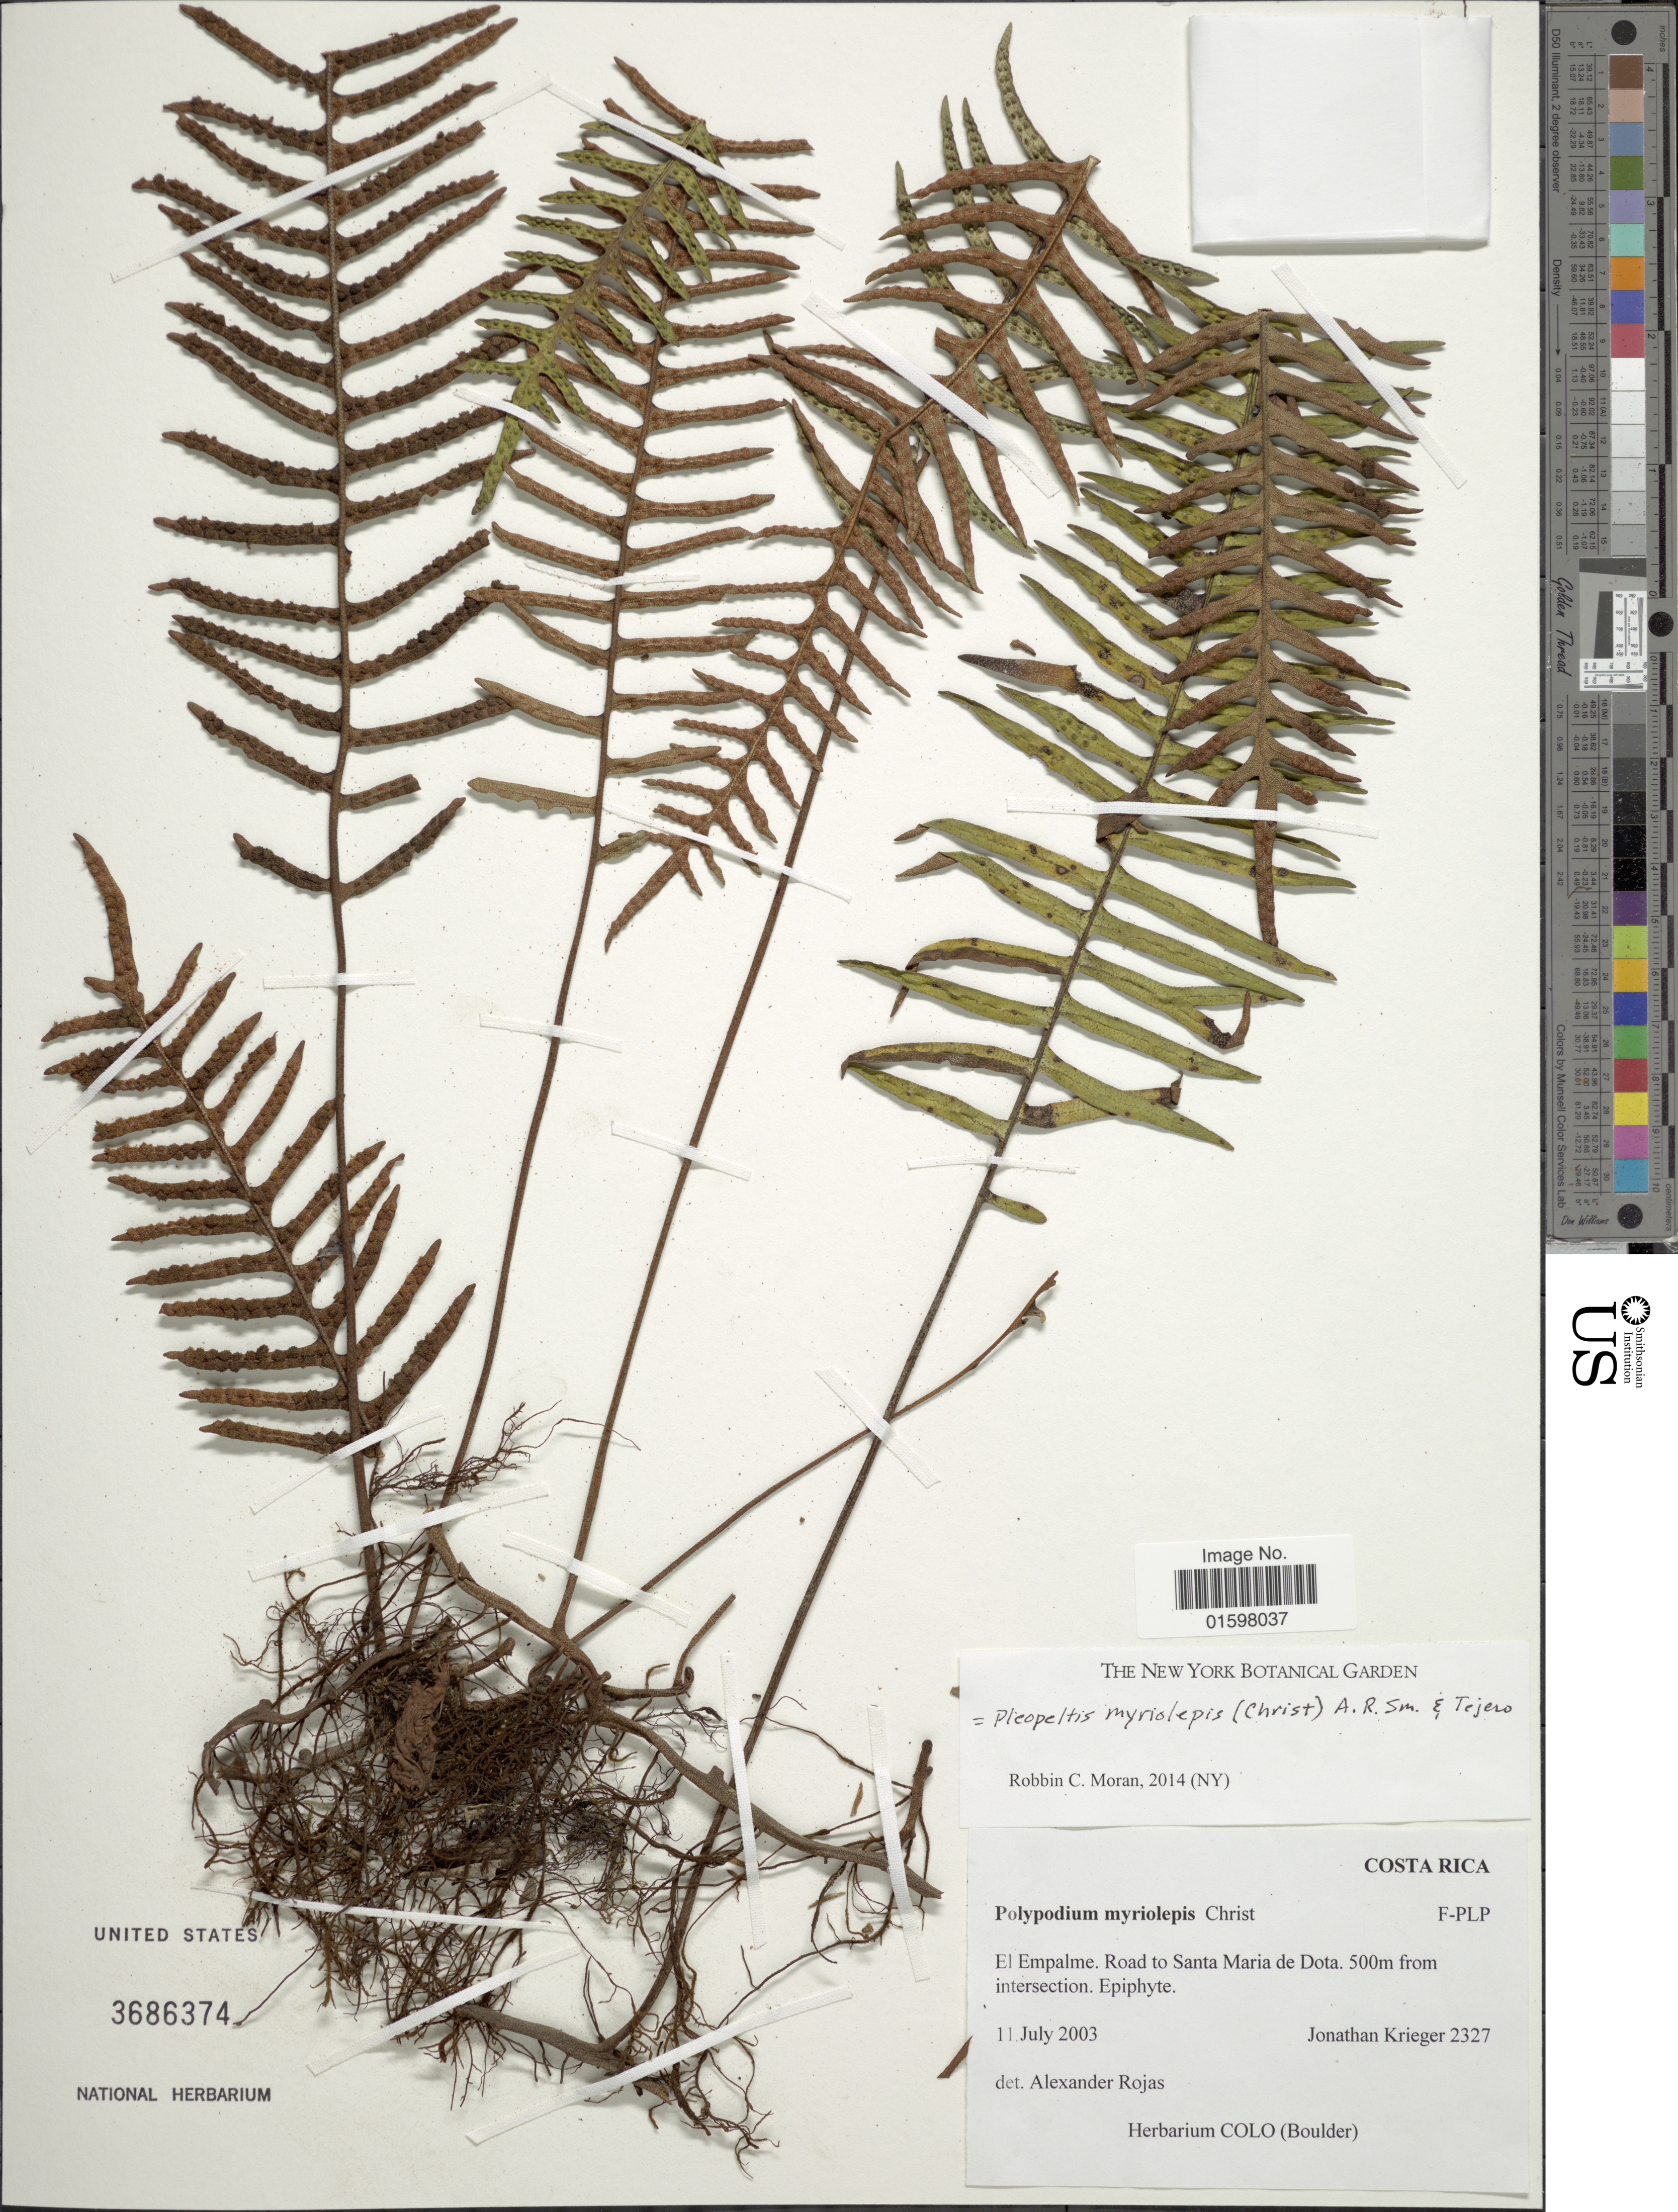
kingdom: Plantae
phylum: Tracheophyta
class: Polypodiopsida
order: Polypodiales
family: Polypodiaceae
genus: Pleopeltis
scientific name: Pleopeltis myriolepis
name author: (Christ) A.R. Sm. & Tejero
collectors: J. Krieger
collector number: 2327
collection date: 2003-07-11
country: Costa Rica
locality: El Empalme. Road to Santa Maria de Dota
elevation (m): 500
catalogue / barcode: US 3686374